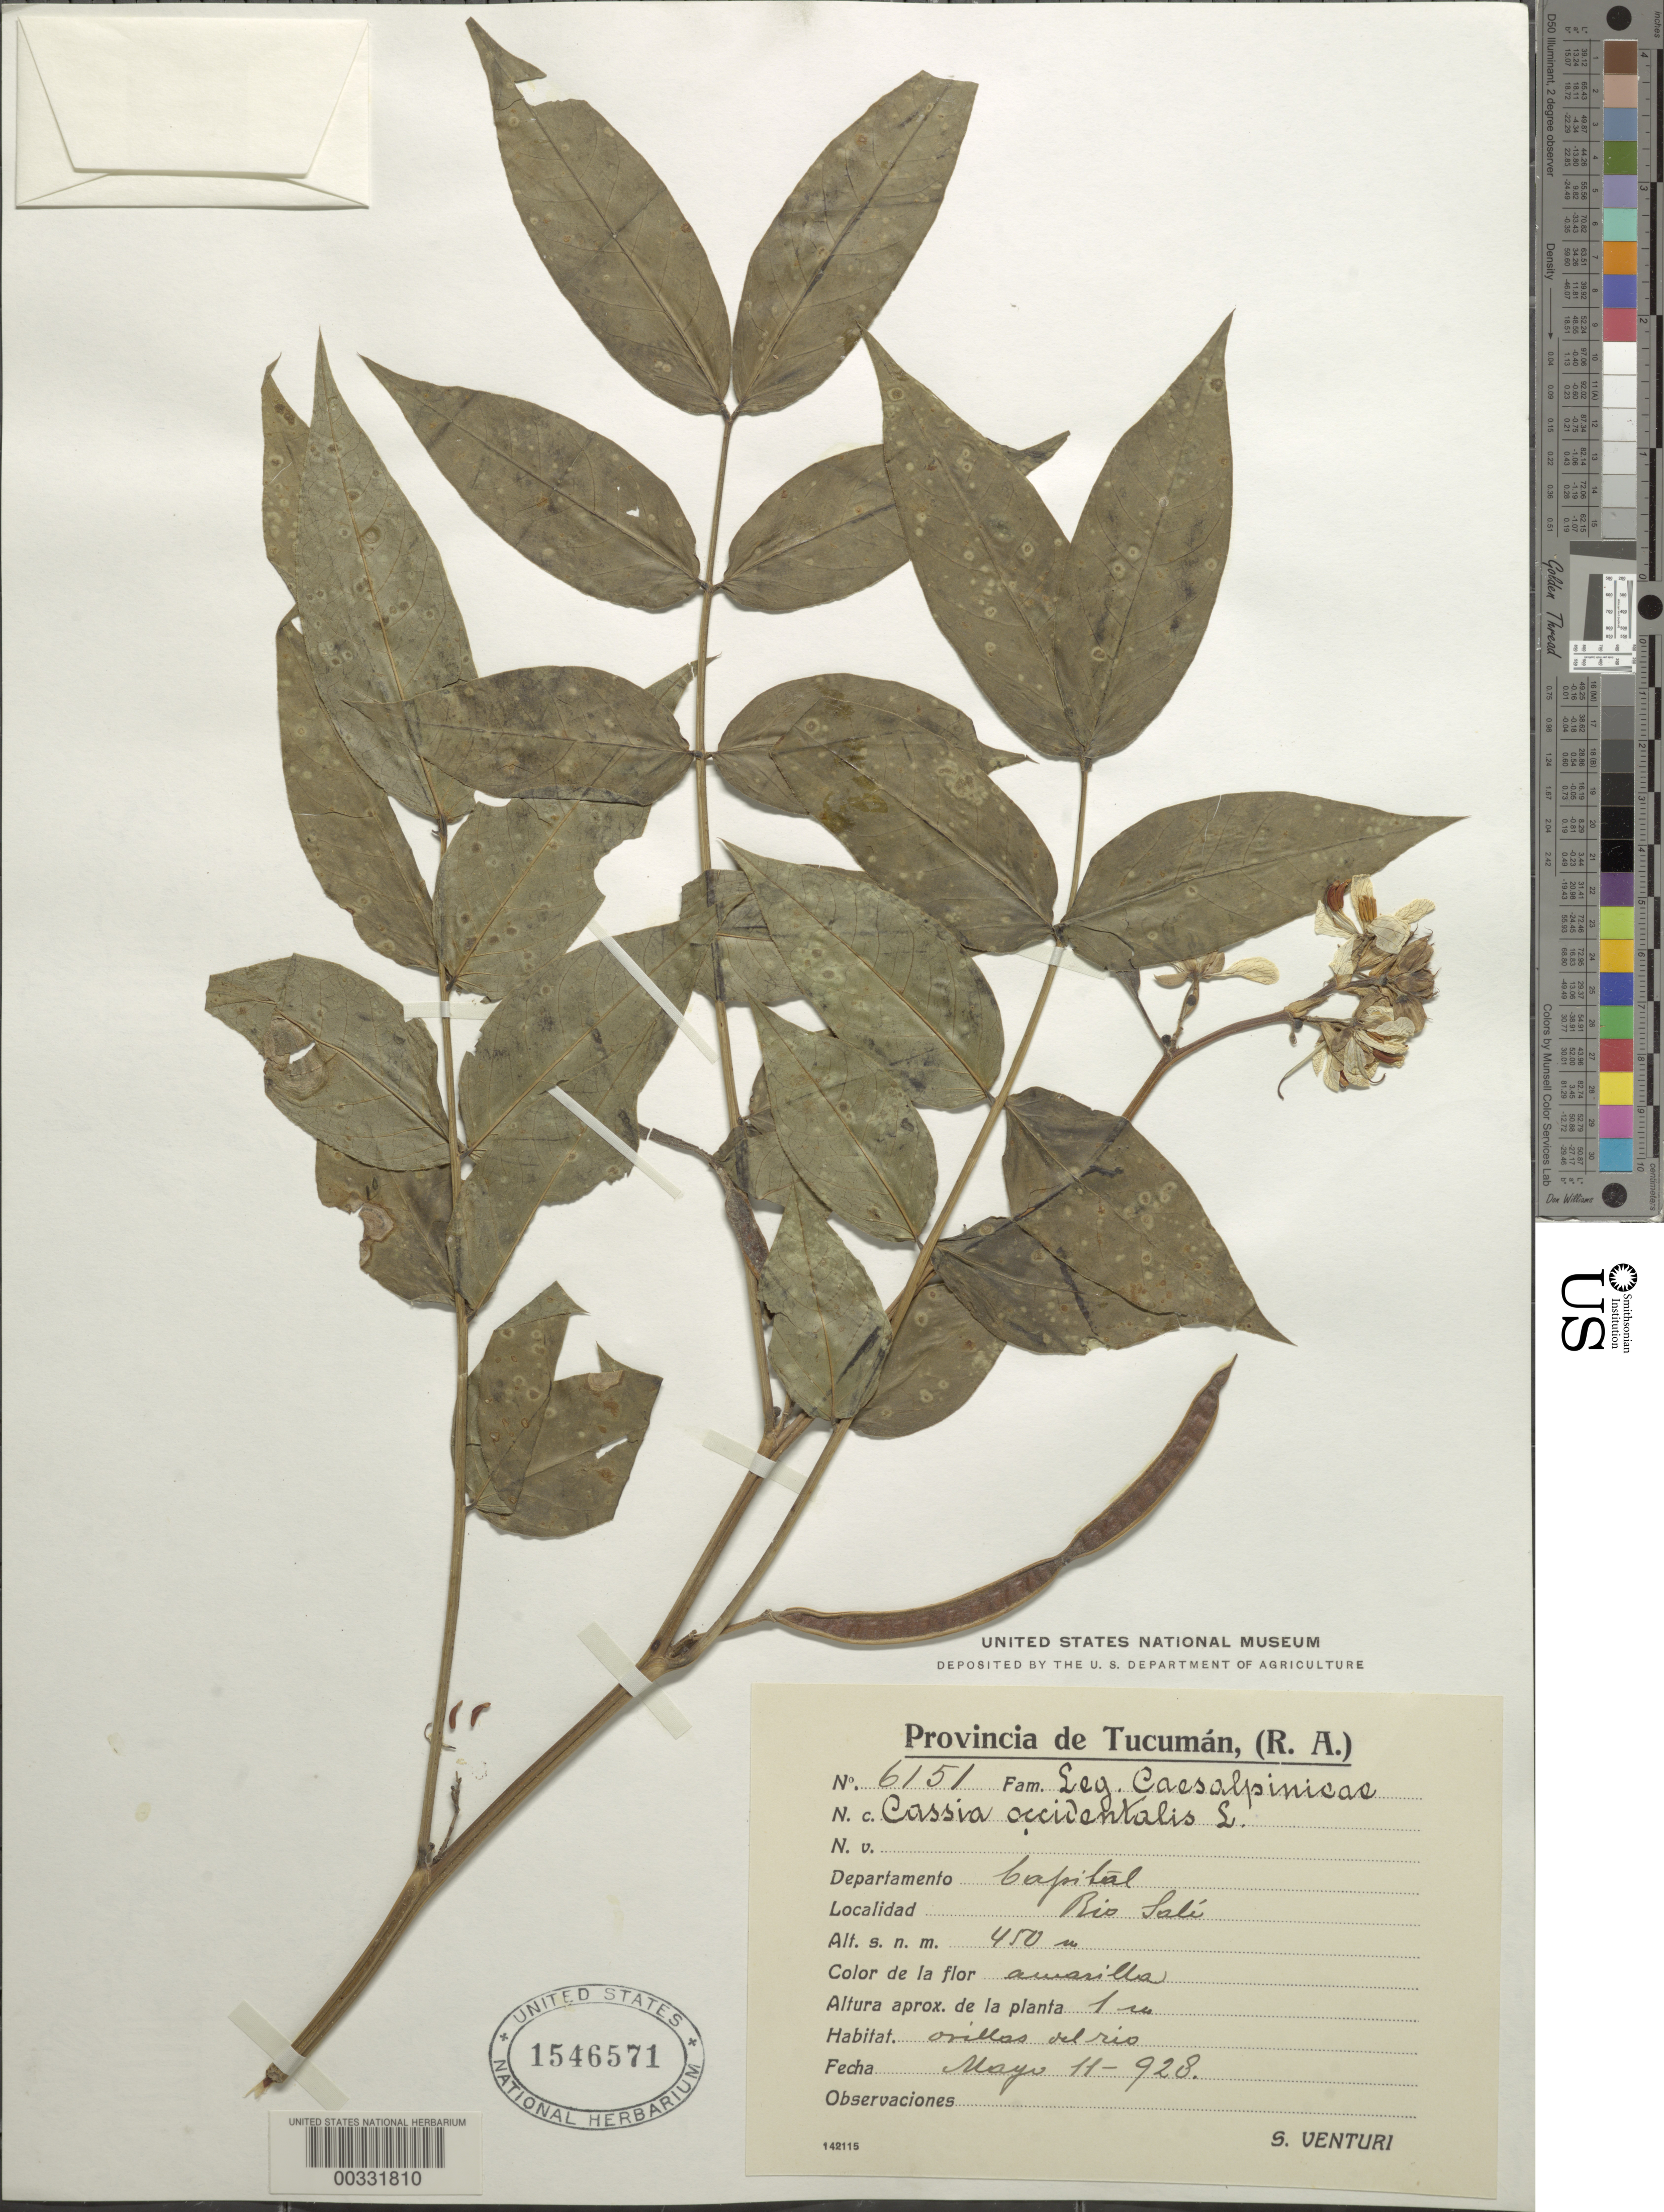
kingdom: Plantae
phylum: Tracheophyta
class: Magnoliopsida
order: Fabales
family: Fabaceae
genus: Senna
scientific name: Senna occidentalis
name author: (L.) Link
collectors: S. Venturi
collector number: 6151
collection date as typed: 11 May 1928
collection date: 1928-05-11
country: Argentina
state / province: Tucumán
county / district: Capital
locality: Rio Sali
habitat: River bank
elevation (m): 450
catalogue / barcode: US 1546571